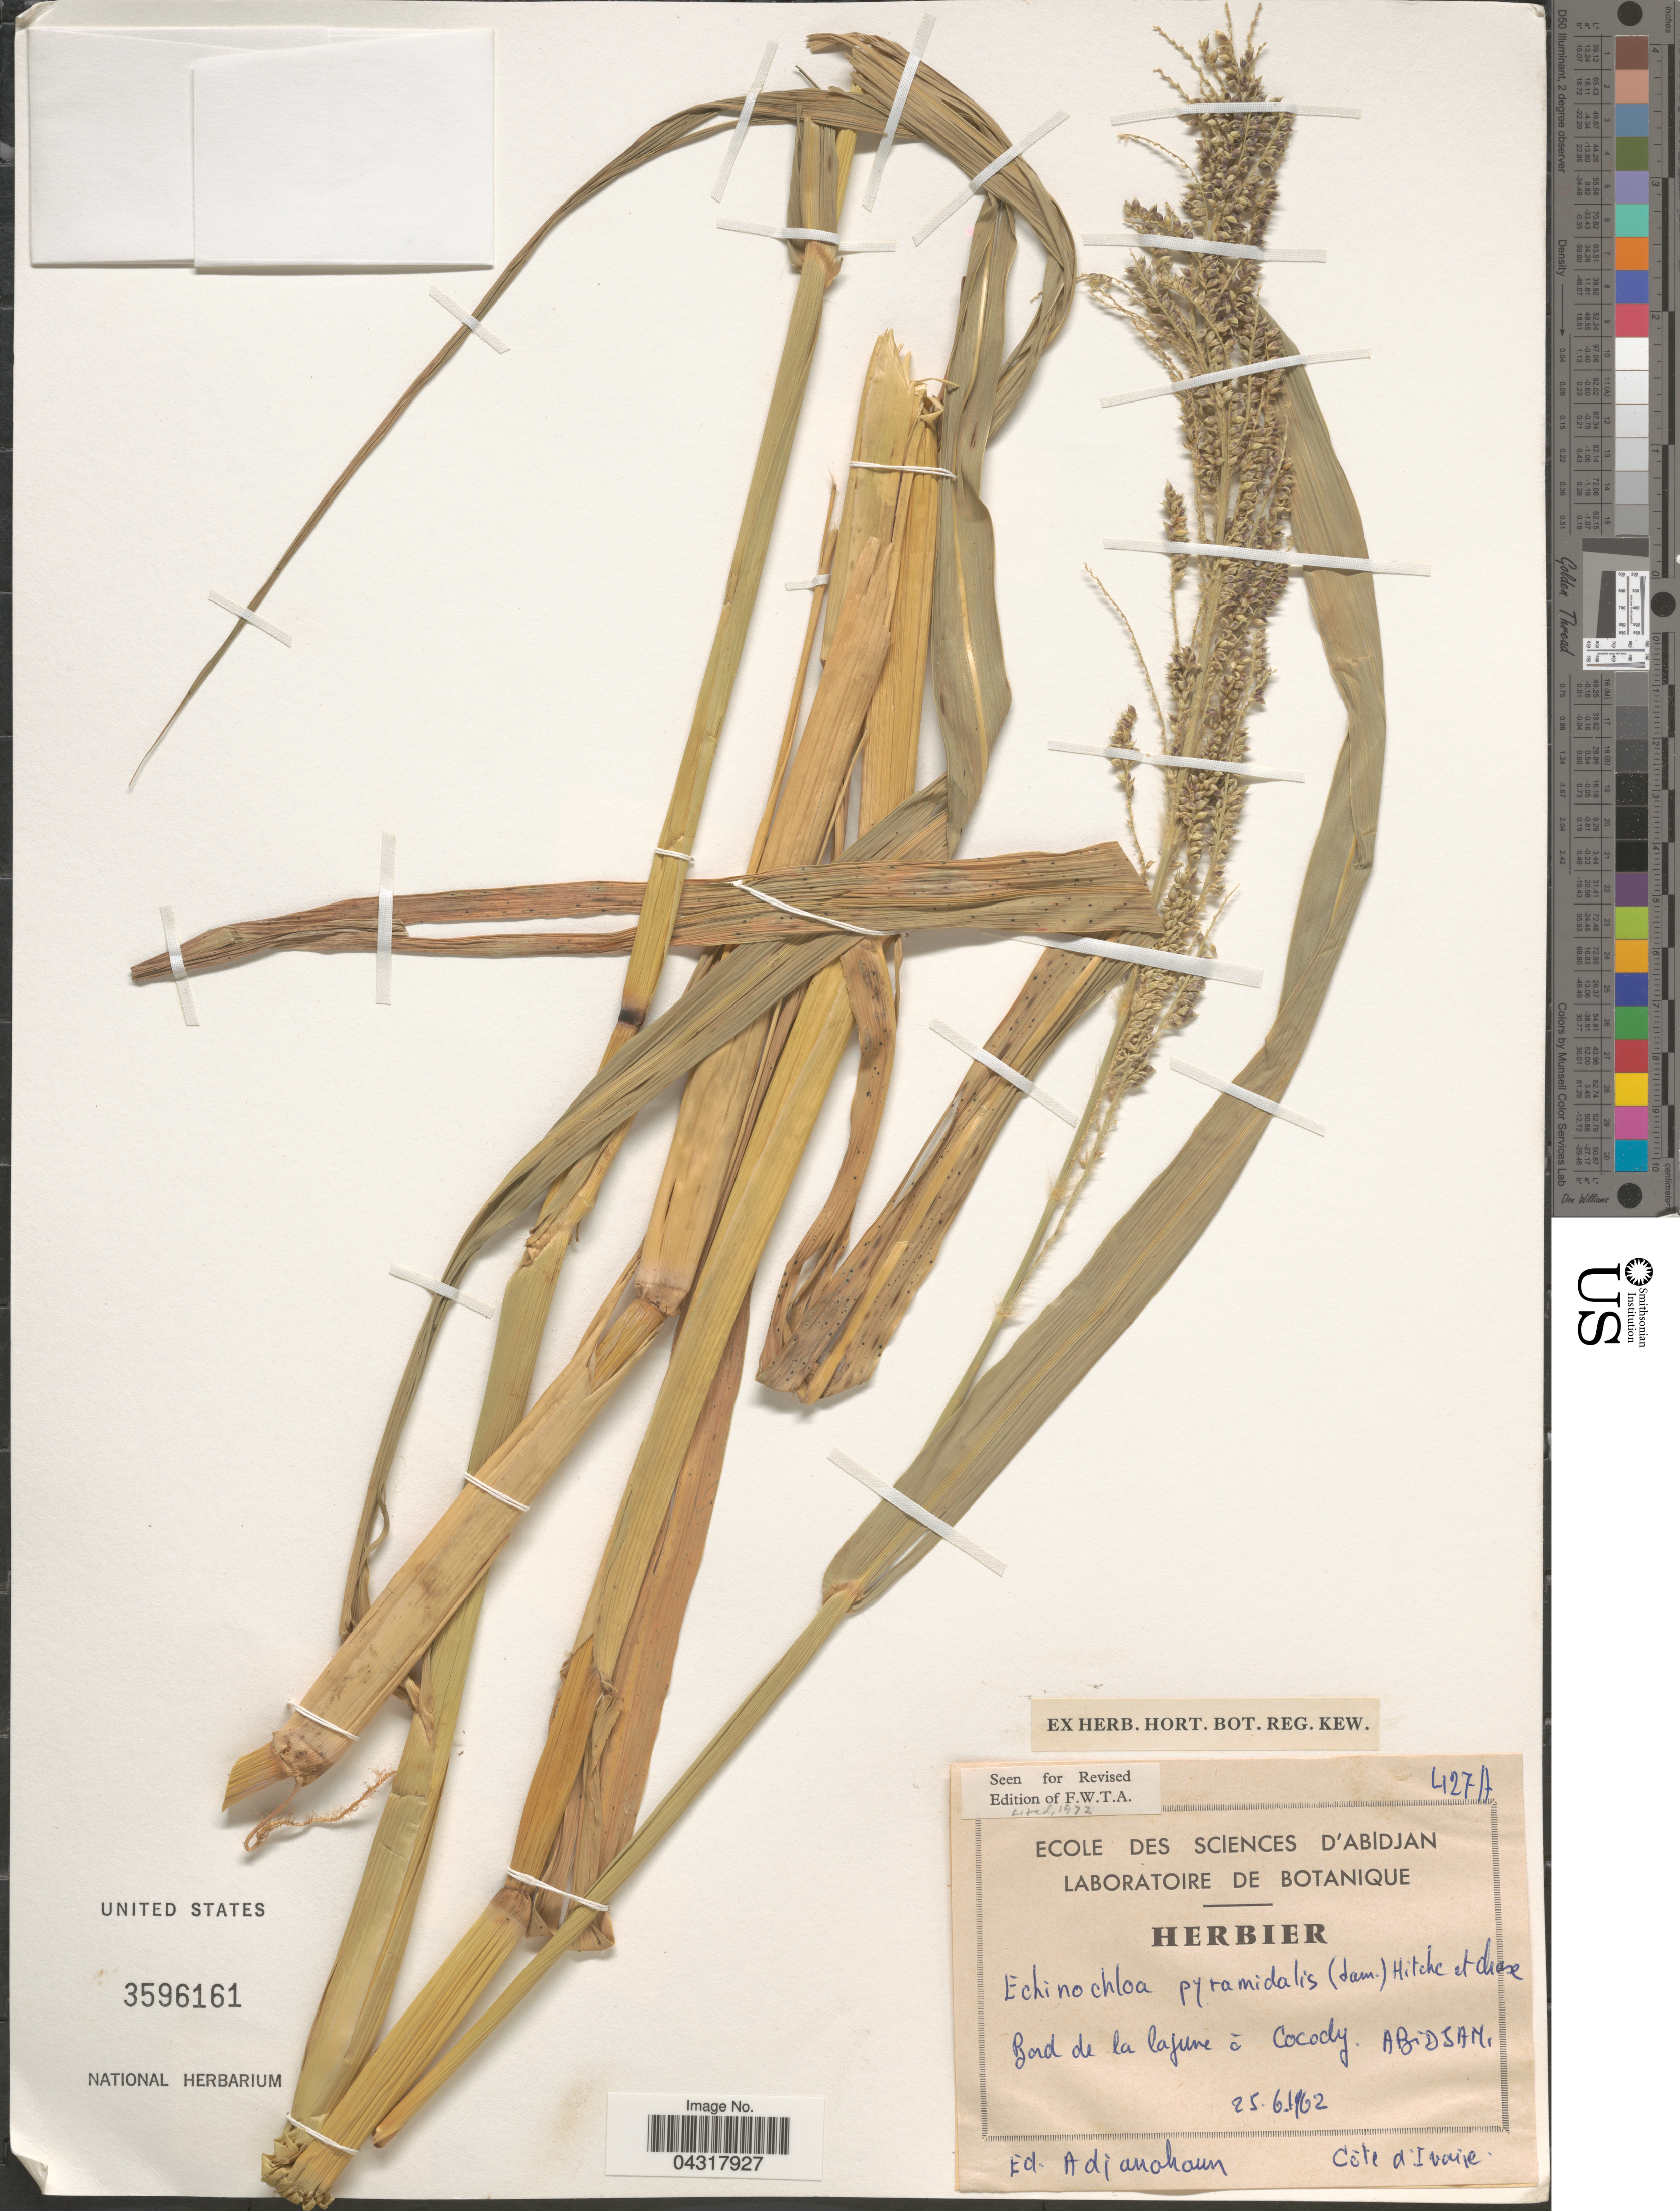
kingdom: Plantae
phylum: Tracheophyta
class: Liliopsida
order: Poales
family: Poaceae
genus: Echinochloa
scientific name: Echinochloa pyramidalis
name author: (Lam.) Hitchc. & Chase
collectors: E. Adjanohoun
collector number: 427A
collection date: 1962-06-25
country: Ivory Coast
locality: Bord de la lagune à Cocdy. Abidsam. Côte d'Ivoire.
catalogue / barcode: US 3596161